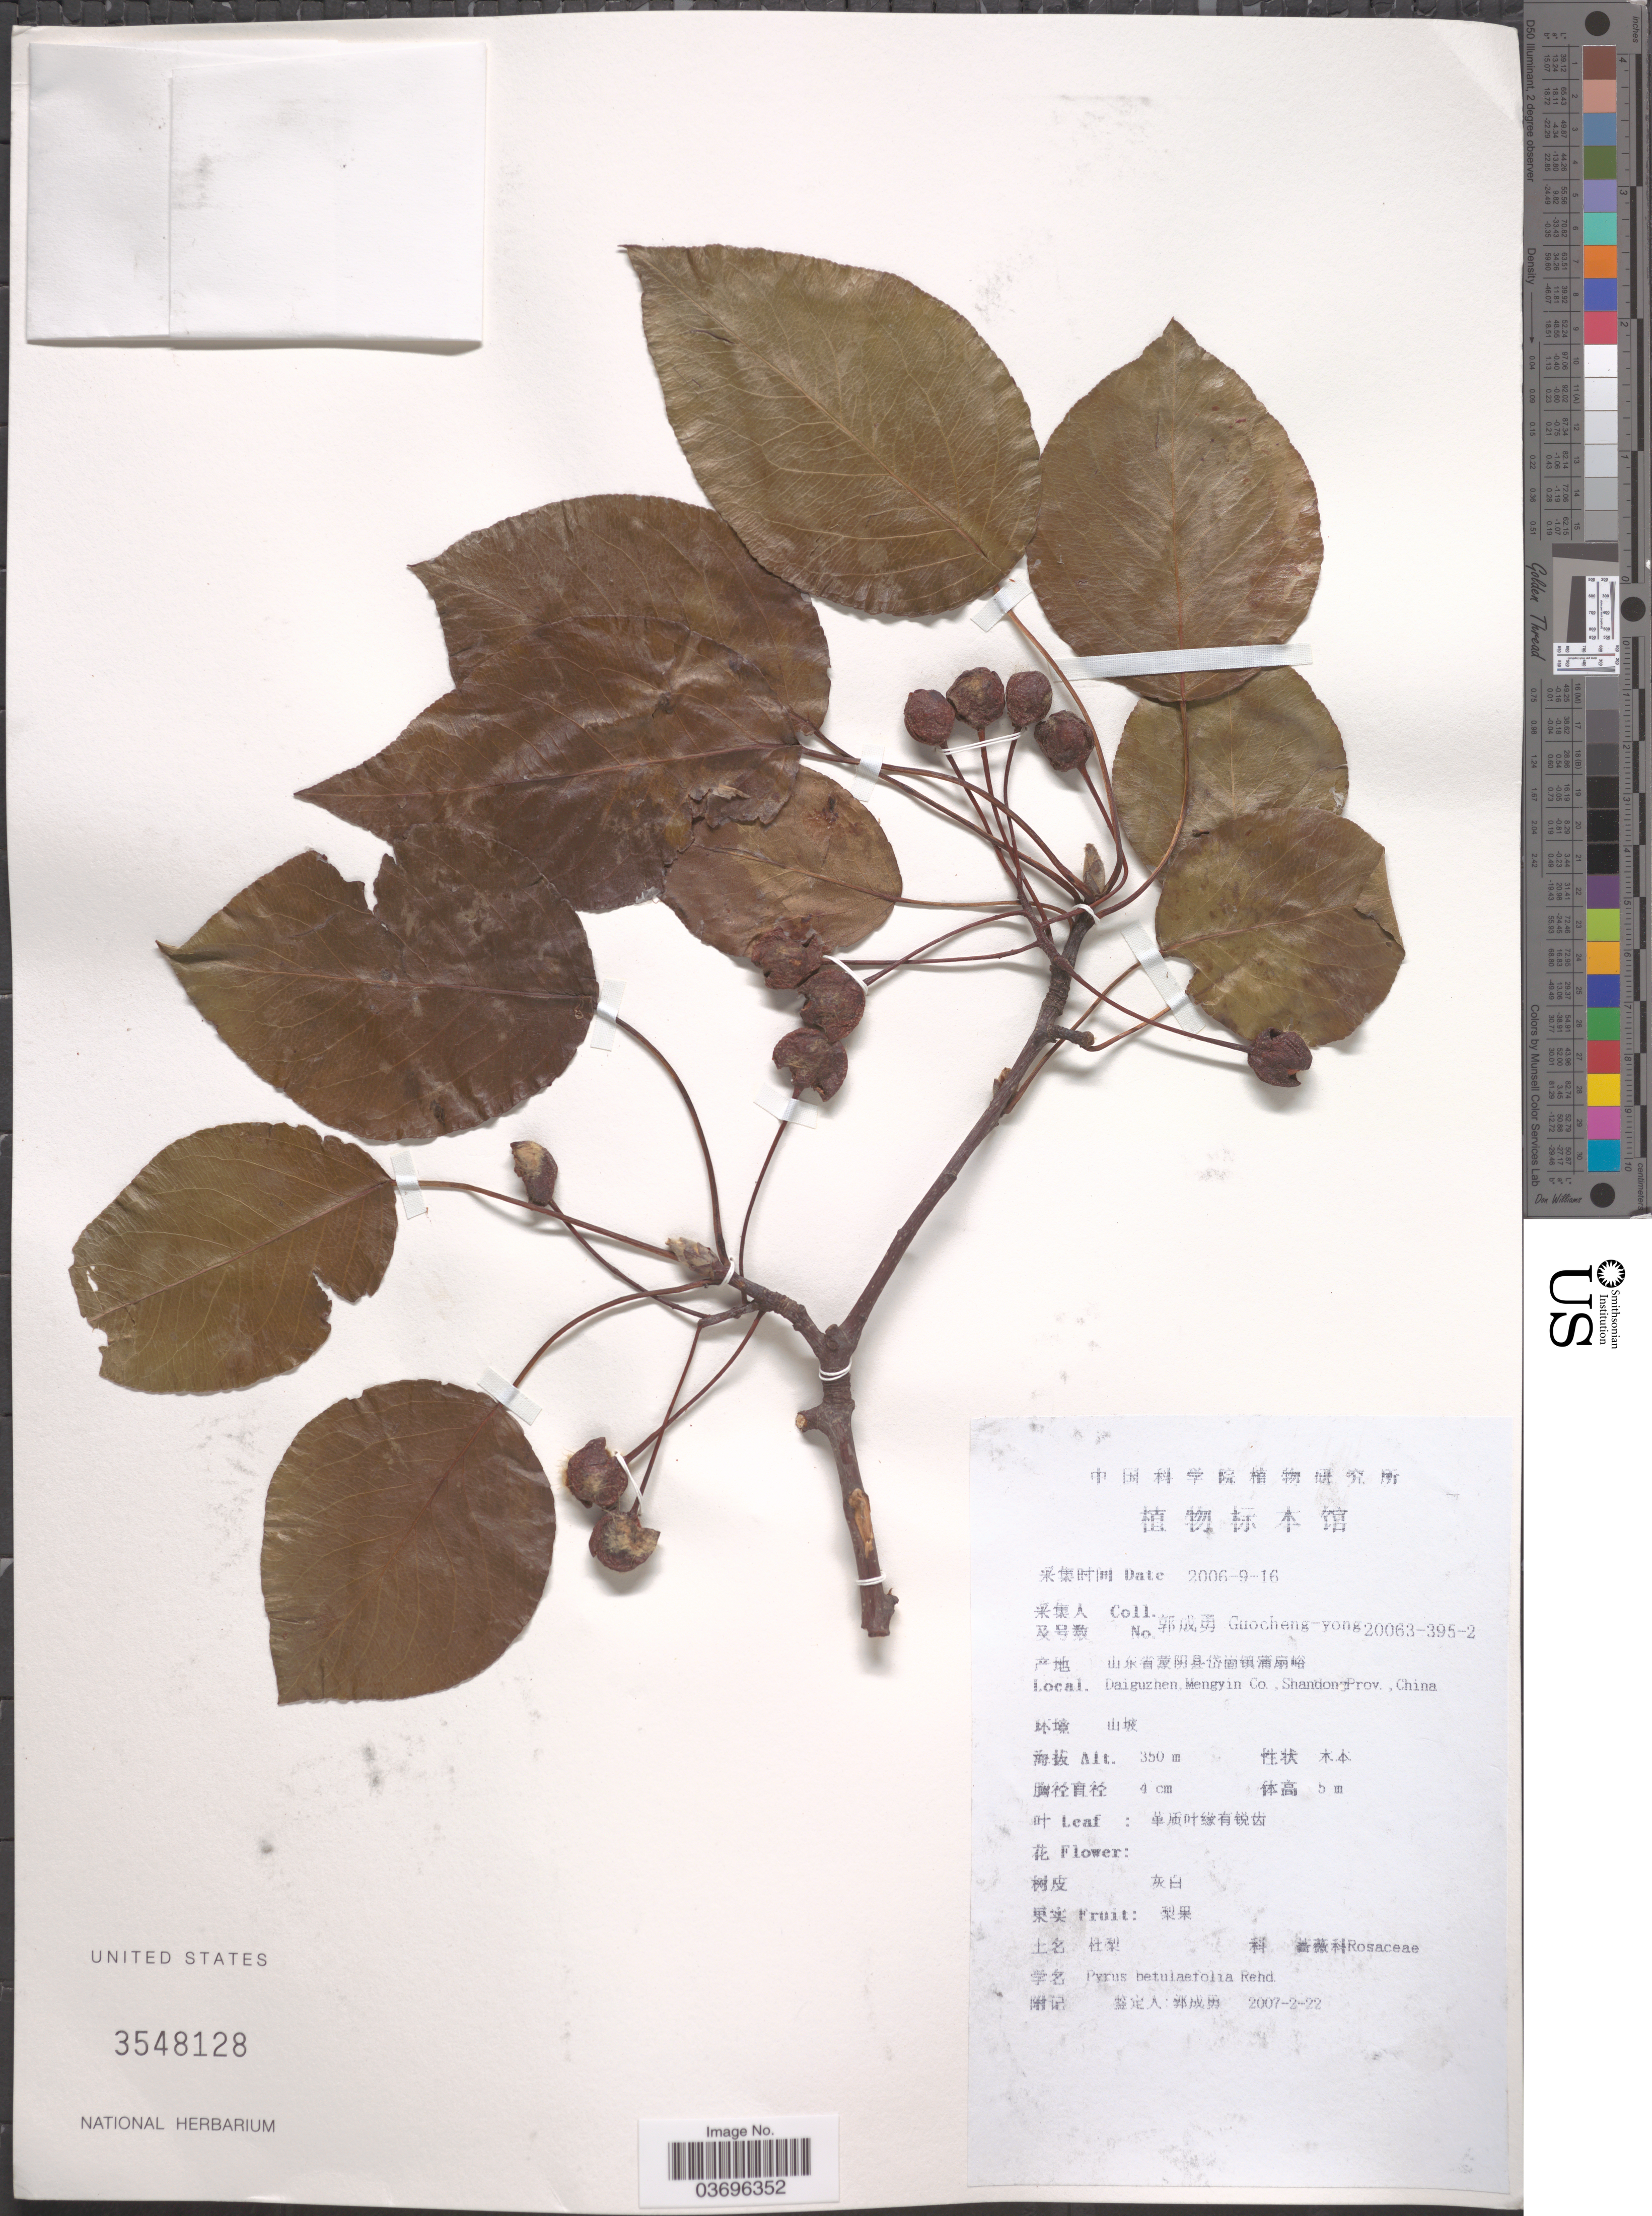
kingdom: Plantae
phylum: Tracheophyta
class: Magnoliopsida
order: Rosales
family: Rosaceae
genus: Pyrus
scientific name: Pyrus betulifolia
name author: Bunge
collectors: Guo cheng-yong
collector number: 20063-395-2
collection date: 2006-09-16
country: China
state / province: Shandong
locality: Daiguzhen, Mengyin Co.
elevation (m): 350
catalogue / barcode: US 3548128